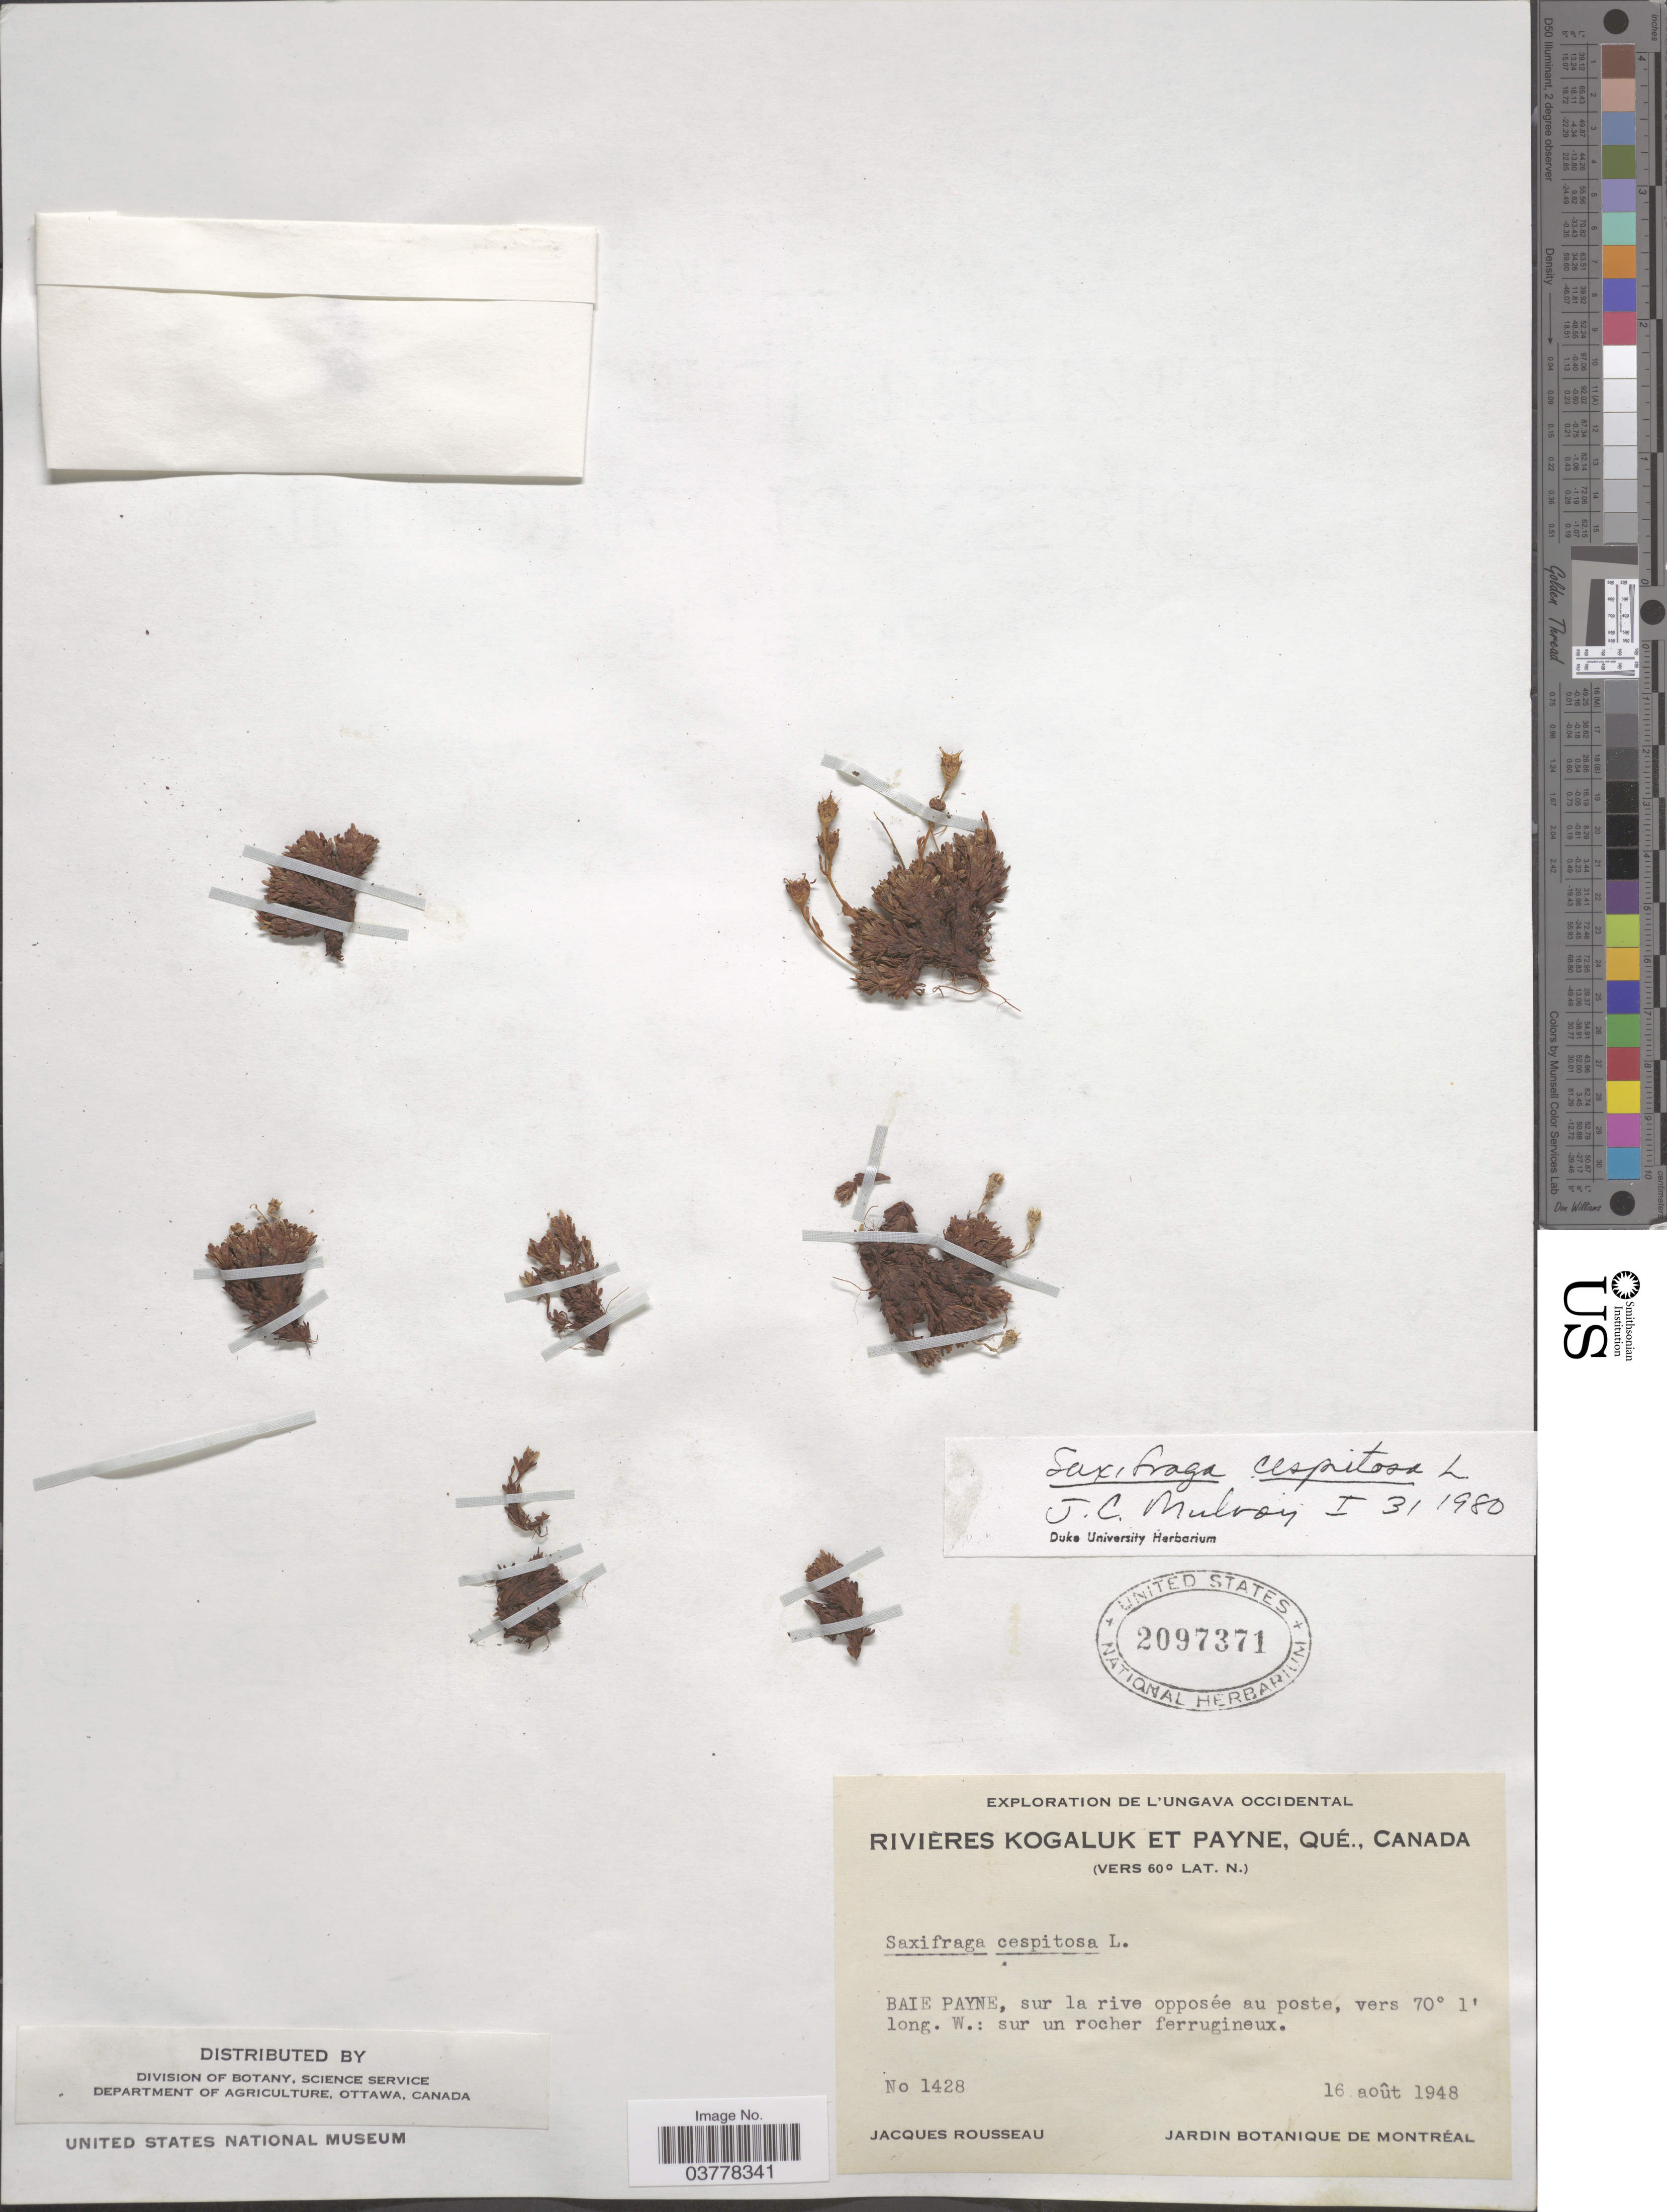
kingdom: Plantae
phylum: Tracheophyta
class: Magnoliopsida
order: Saxifragales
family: Saxifragaceae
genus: Saxifraga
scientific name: Saxifraga caespitosa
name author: L.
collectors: J. Rousseau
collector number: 1428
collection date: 1948-08-16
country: Canada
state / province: Quebec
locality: Rivière Kogaluk et Payne. Baie Payne, sur la rive opposée au poste. Ungava Occidental.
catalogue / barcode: US 2097371